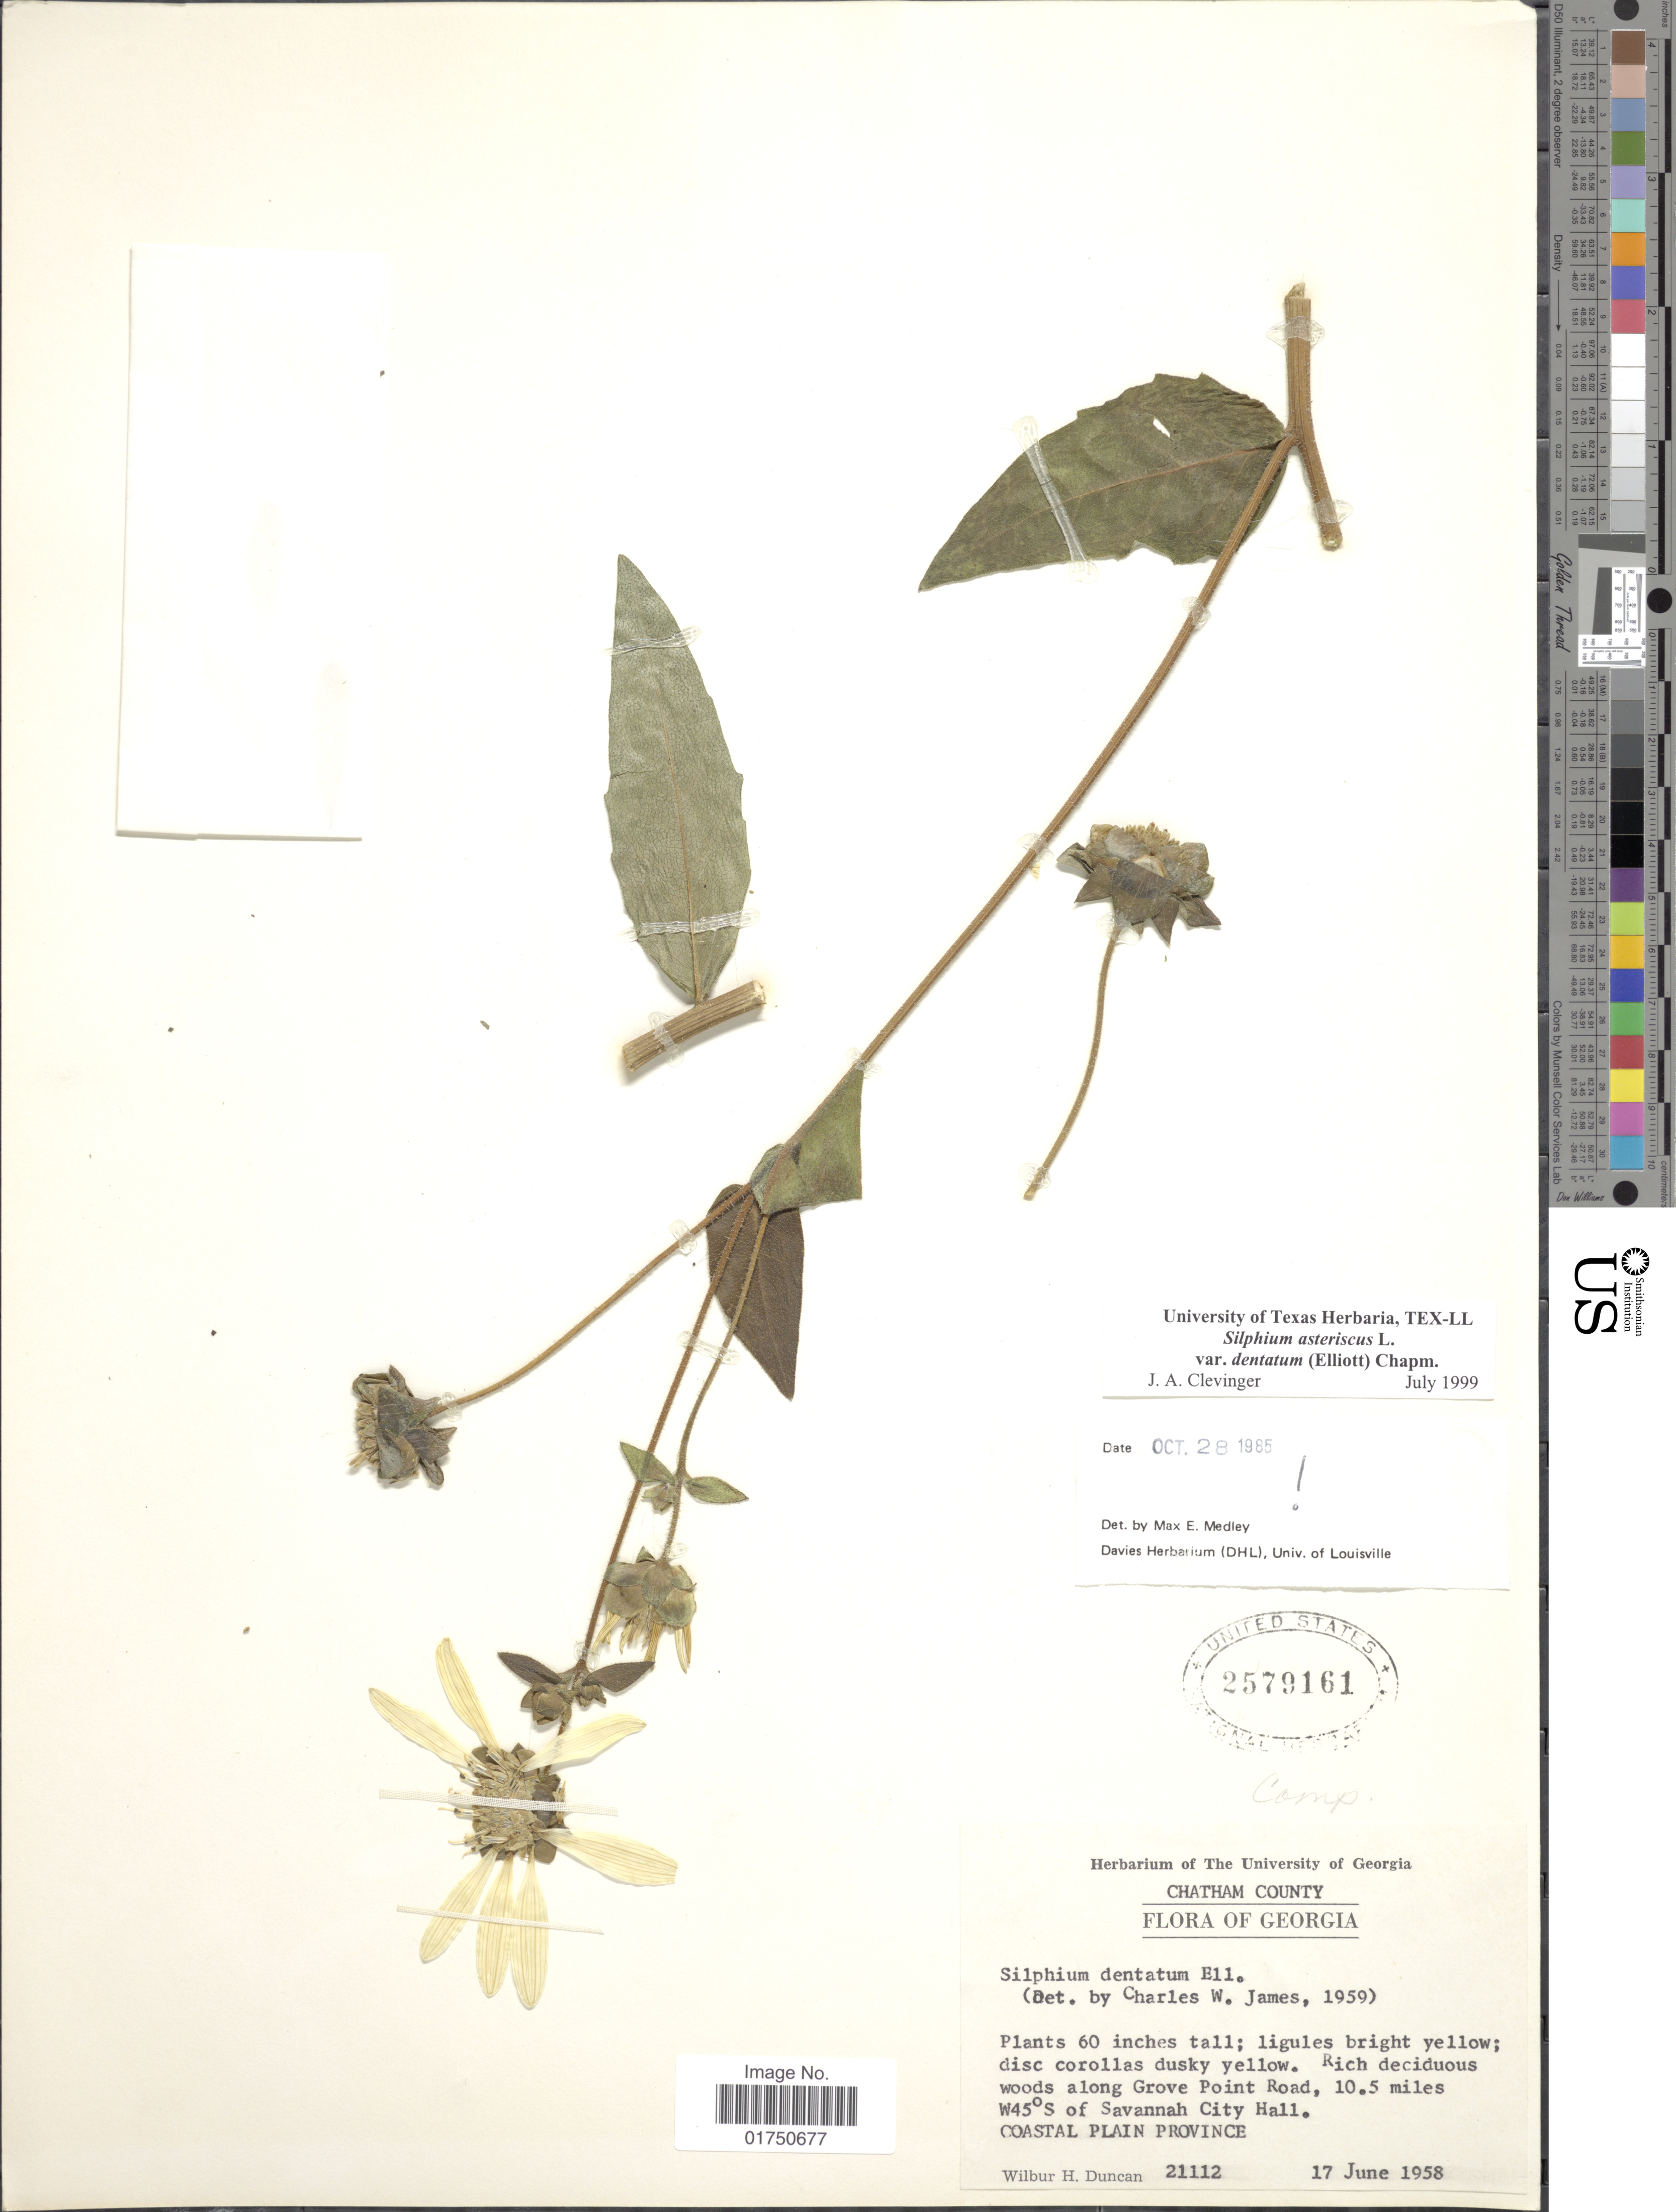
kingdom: Plantae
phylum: Tracheophyta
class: Magnoliopsida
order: Asterales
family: Asteraceae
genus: Silphium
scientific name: Silphium asteriscus var. dentatum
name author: (Elliott) Chapm.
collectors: W. H. Duncan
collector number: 21112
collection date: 1958-06-17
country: United States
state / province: Georgia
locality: Chatham County. Rich deciduous woods along Grove Point Road, 10.5 miles W45°S of Savannah City Hall. Coastal Plain Province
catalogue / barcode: US 2579161